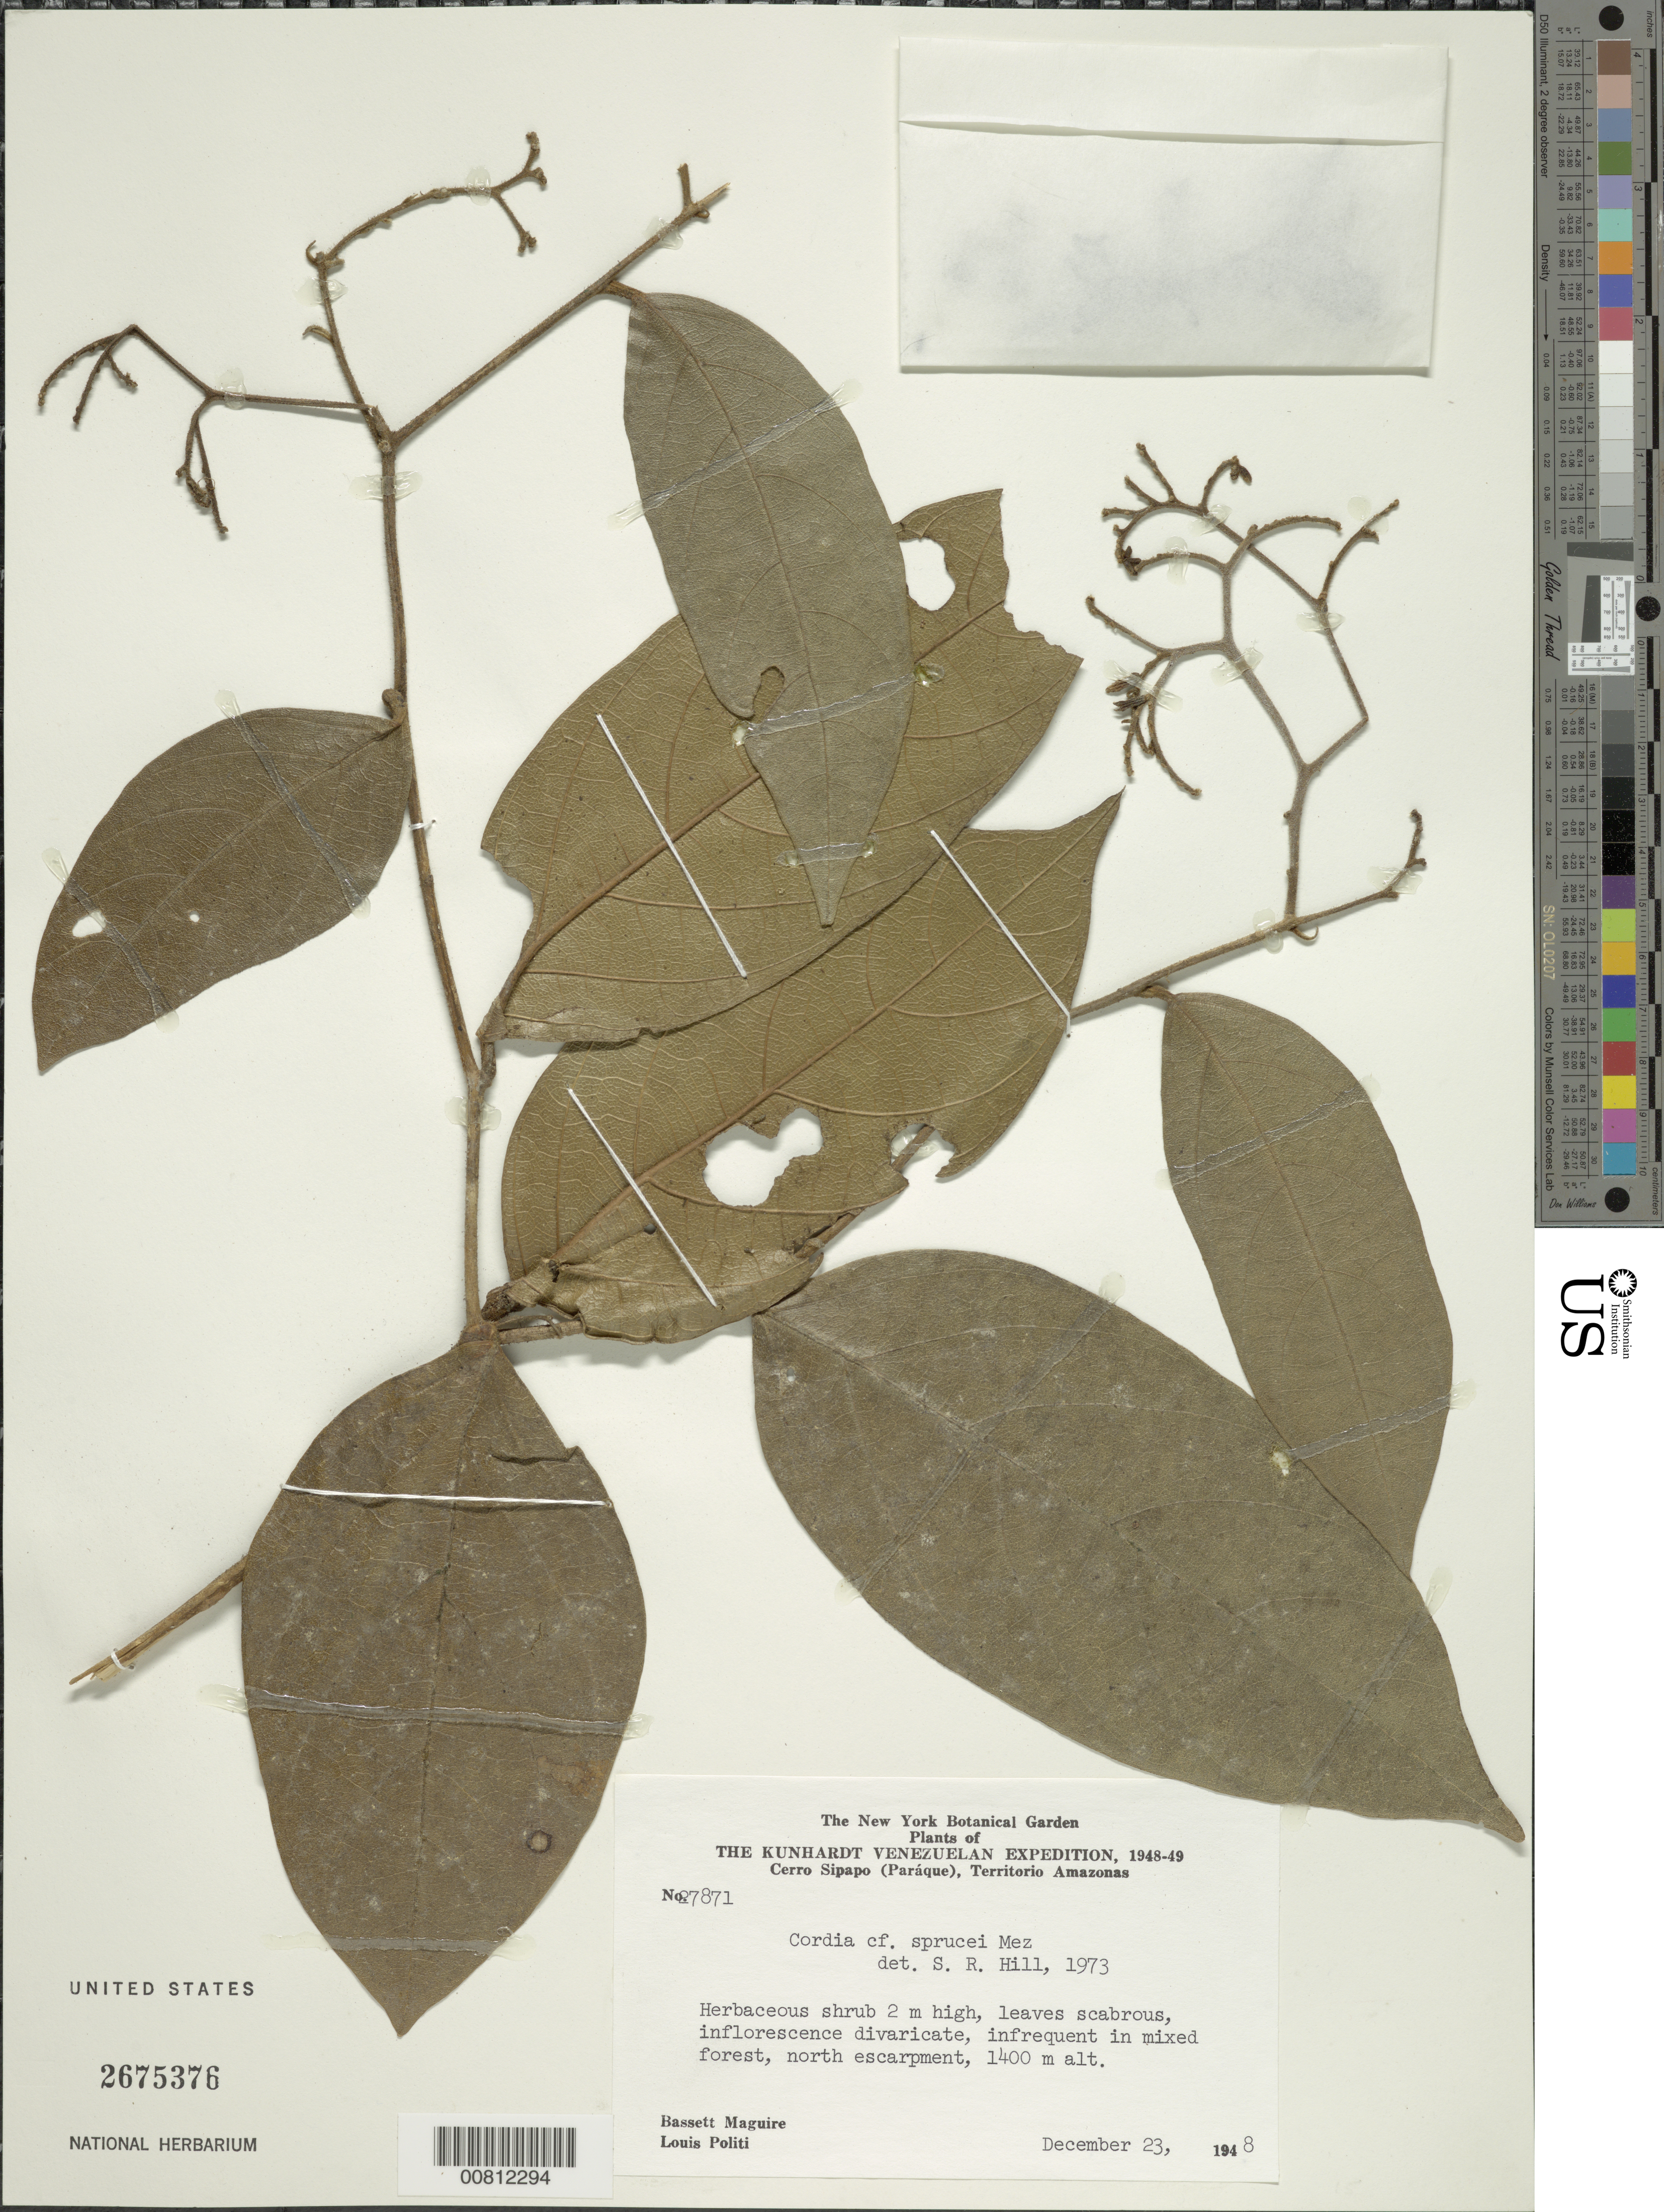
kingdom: Plantae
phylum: Tracheophyta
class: Magnoliopsida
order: Boraginales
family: Cordiaceae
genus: Cordia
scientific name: Cordia sprucei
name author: Mez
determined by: Hill, Steven R.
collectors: B. Maguire & L. Politi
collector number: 27871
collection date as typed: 23-Dec-48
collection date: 1948-12-23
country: Venezuela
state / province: Amazonas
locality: Cerro Sipapo (Paráque), North Escarpment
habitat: Mixed forest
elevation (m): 1400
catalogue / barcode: US 2675376